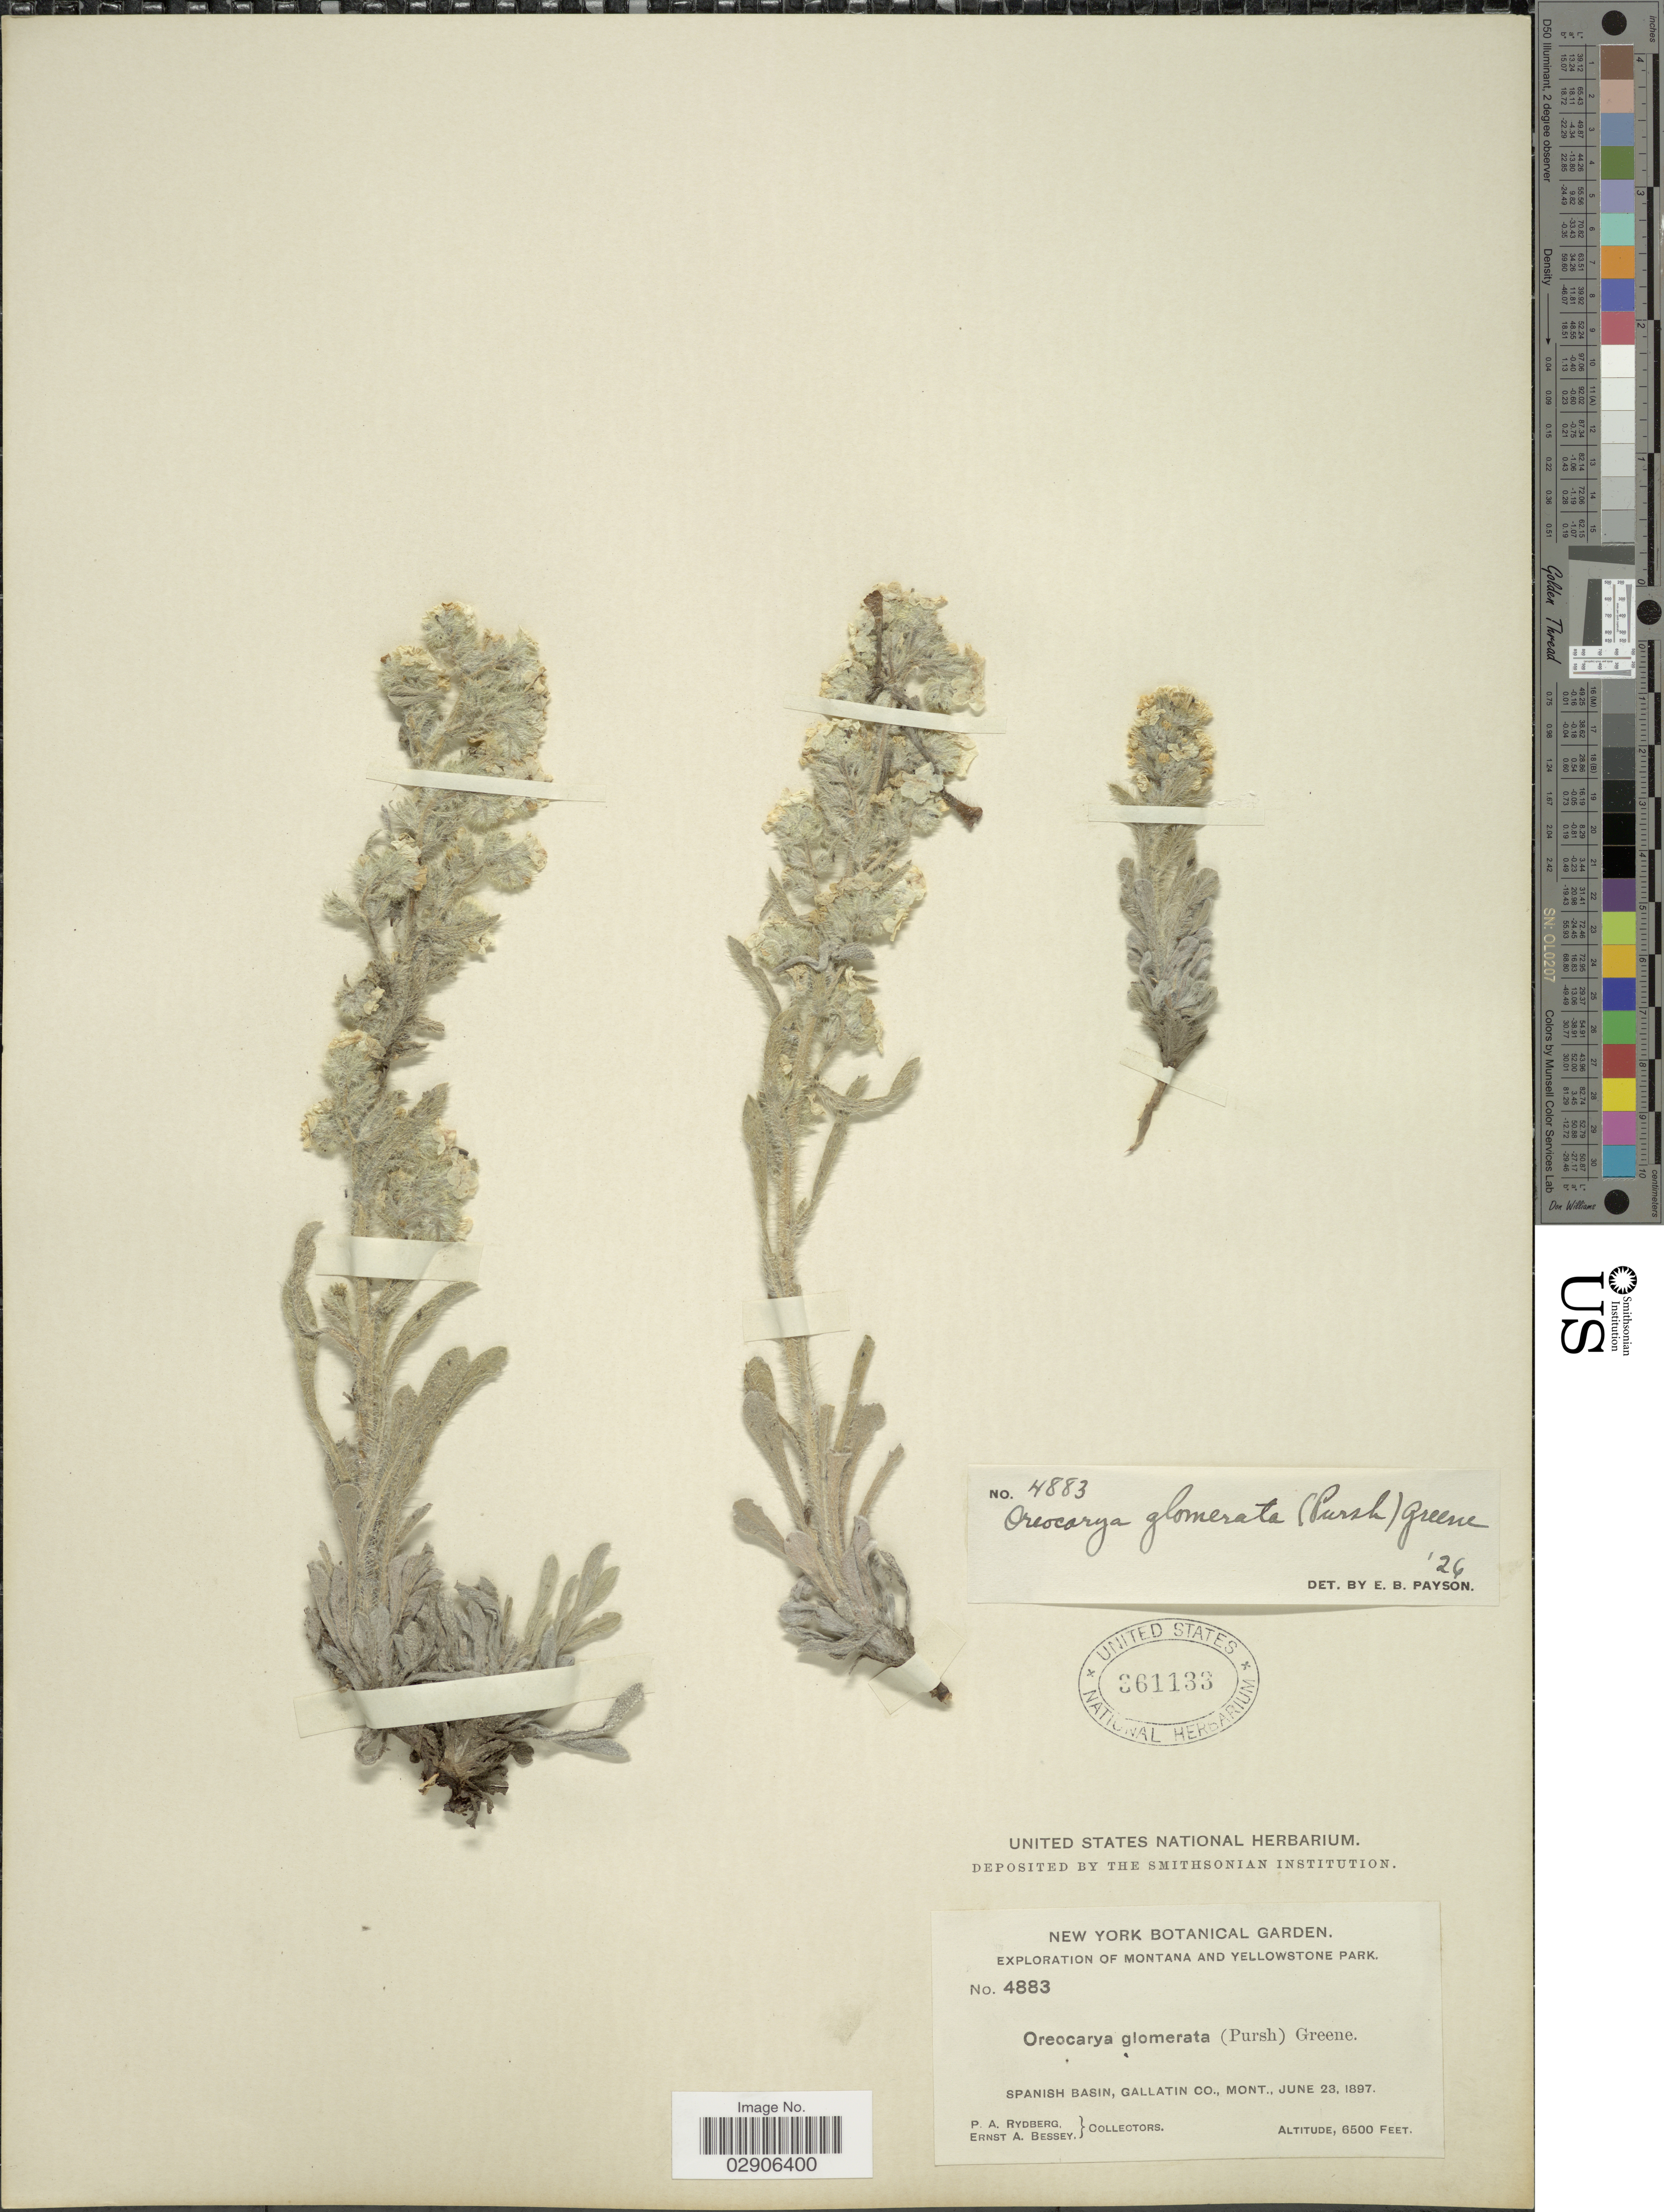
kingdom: Plantae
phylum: Tracheophyta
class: Magnoliopsida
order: Boraginales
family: Boraginaceae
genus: Cryptantha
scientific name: Cryptantha glomerata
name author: (G. Don) Lehm.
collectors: P. A. Rydberg & E. A. Bessey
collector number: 4883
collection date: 1897-06-23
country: United States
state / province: Montana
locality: Montana and Yellowstone Park. Spanish Basin, Gallatin Co. Mont.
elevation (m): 1981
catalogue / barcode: US 361133